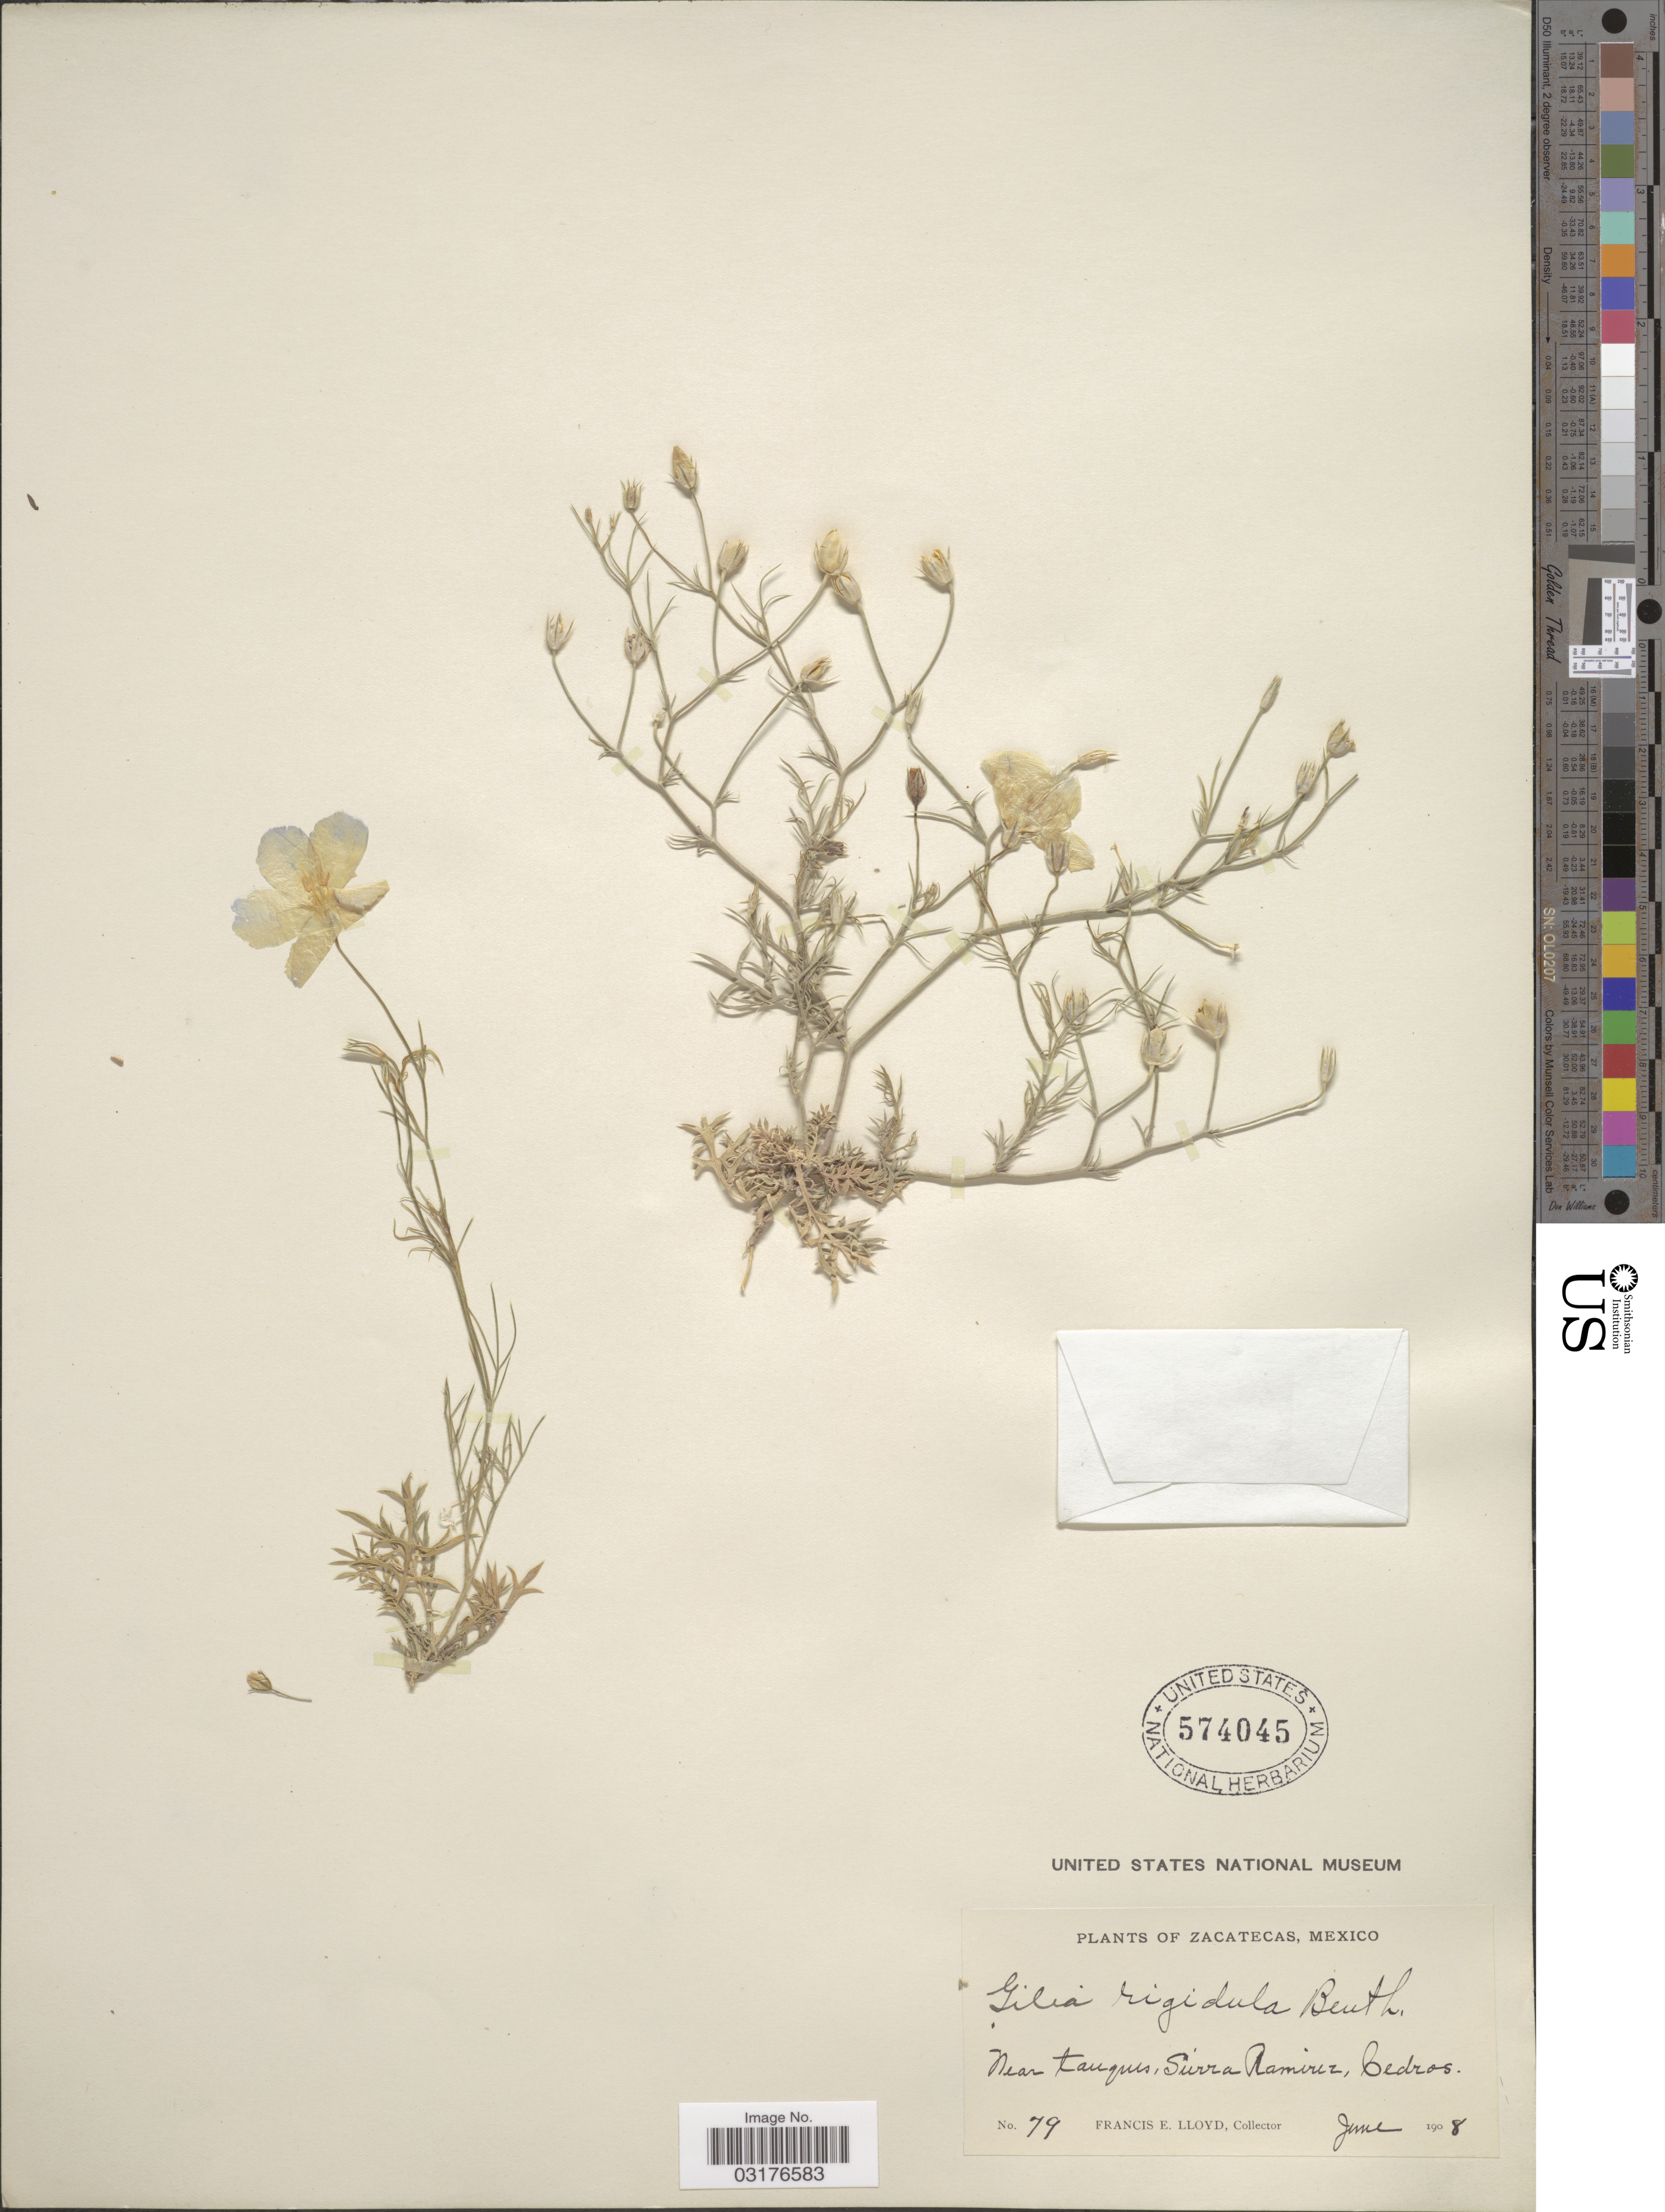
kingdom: Plantae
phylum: Tracheophyta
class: Magnoliopsida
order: Ericales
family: Polemoniaceae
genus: Giliastrum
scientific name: Giliastrum insigne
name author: (Brand) J.M. Porter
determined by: Porter, J. M.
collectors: Lloyd, C. E.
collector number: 79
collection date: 1908-06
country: Mexico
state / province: Zacatecas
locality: Near tanques, Sierra Ramirez, Cedros.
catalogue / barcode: US 574045